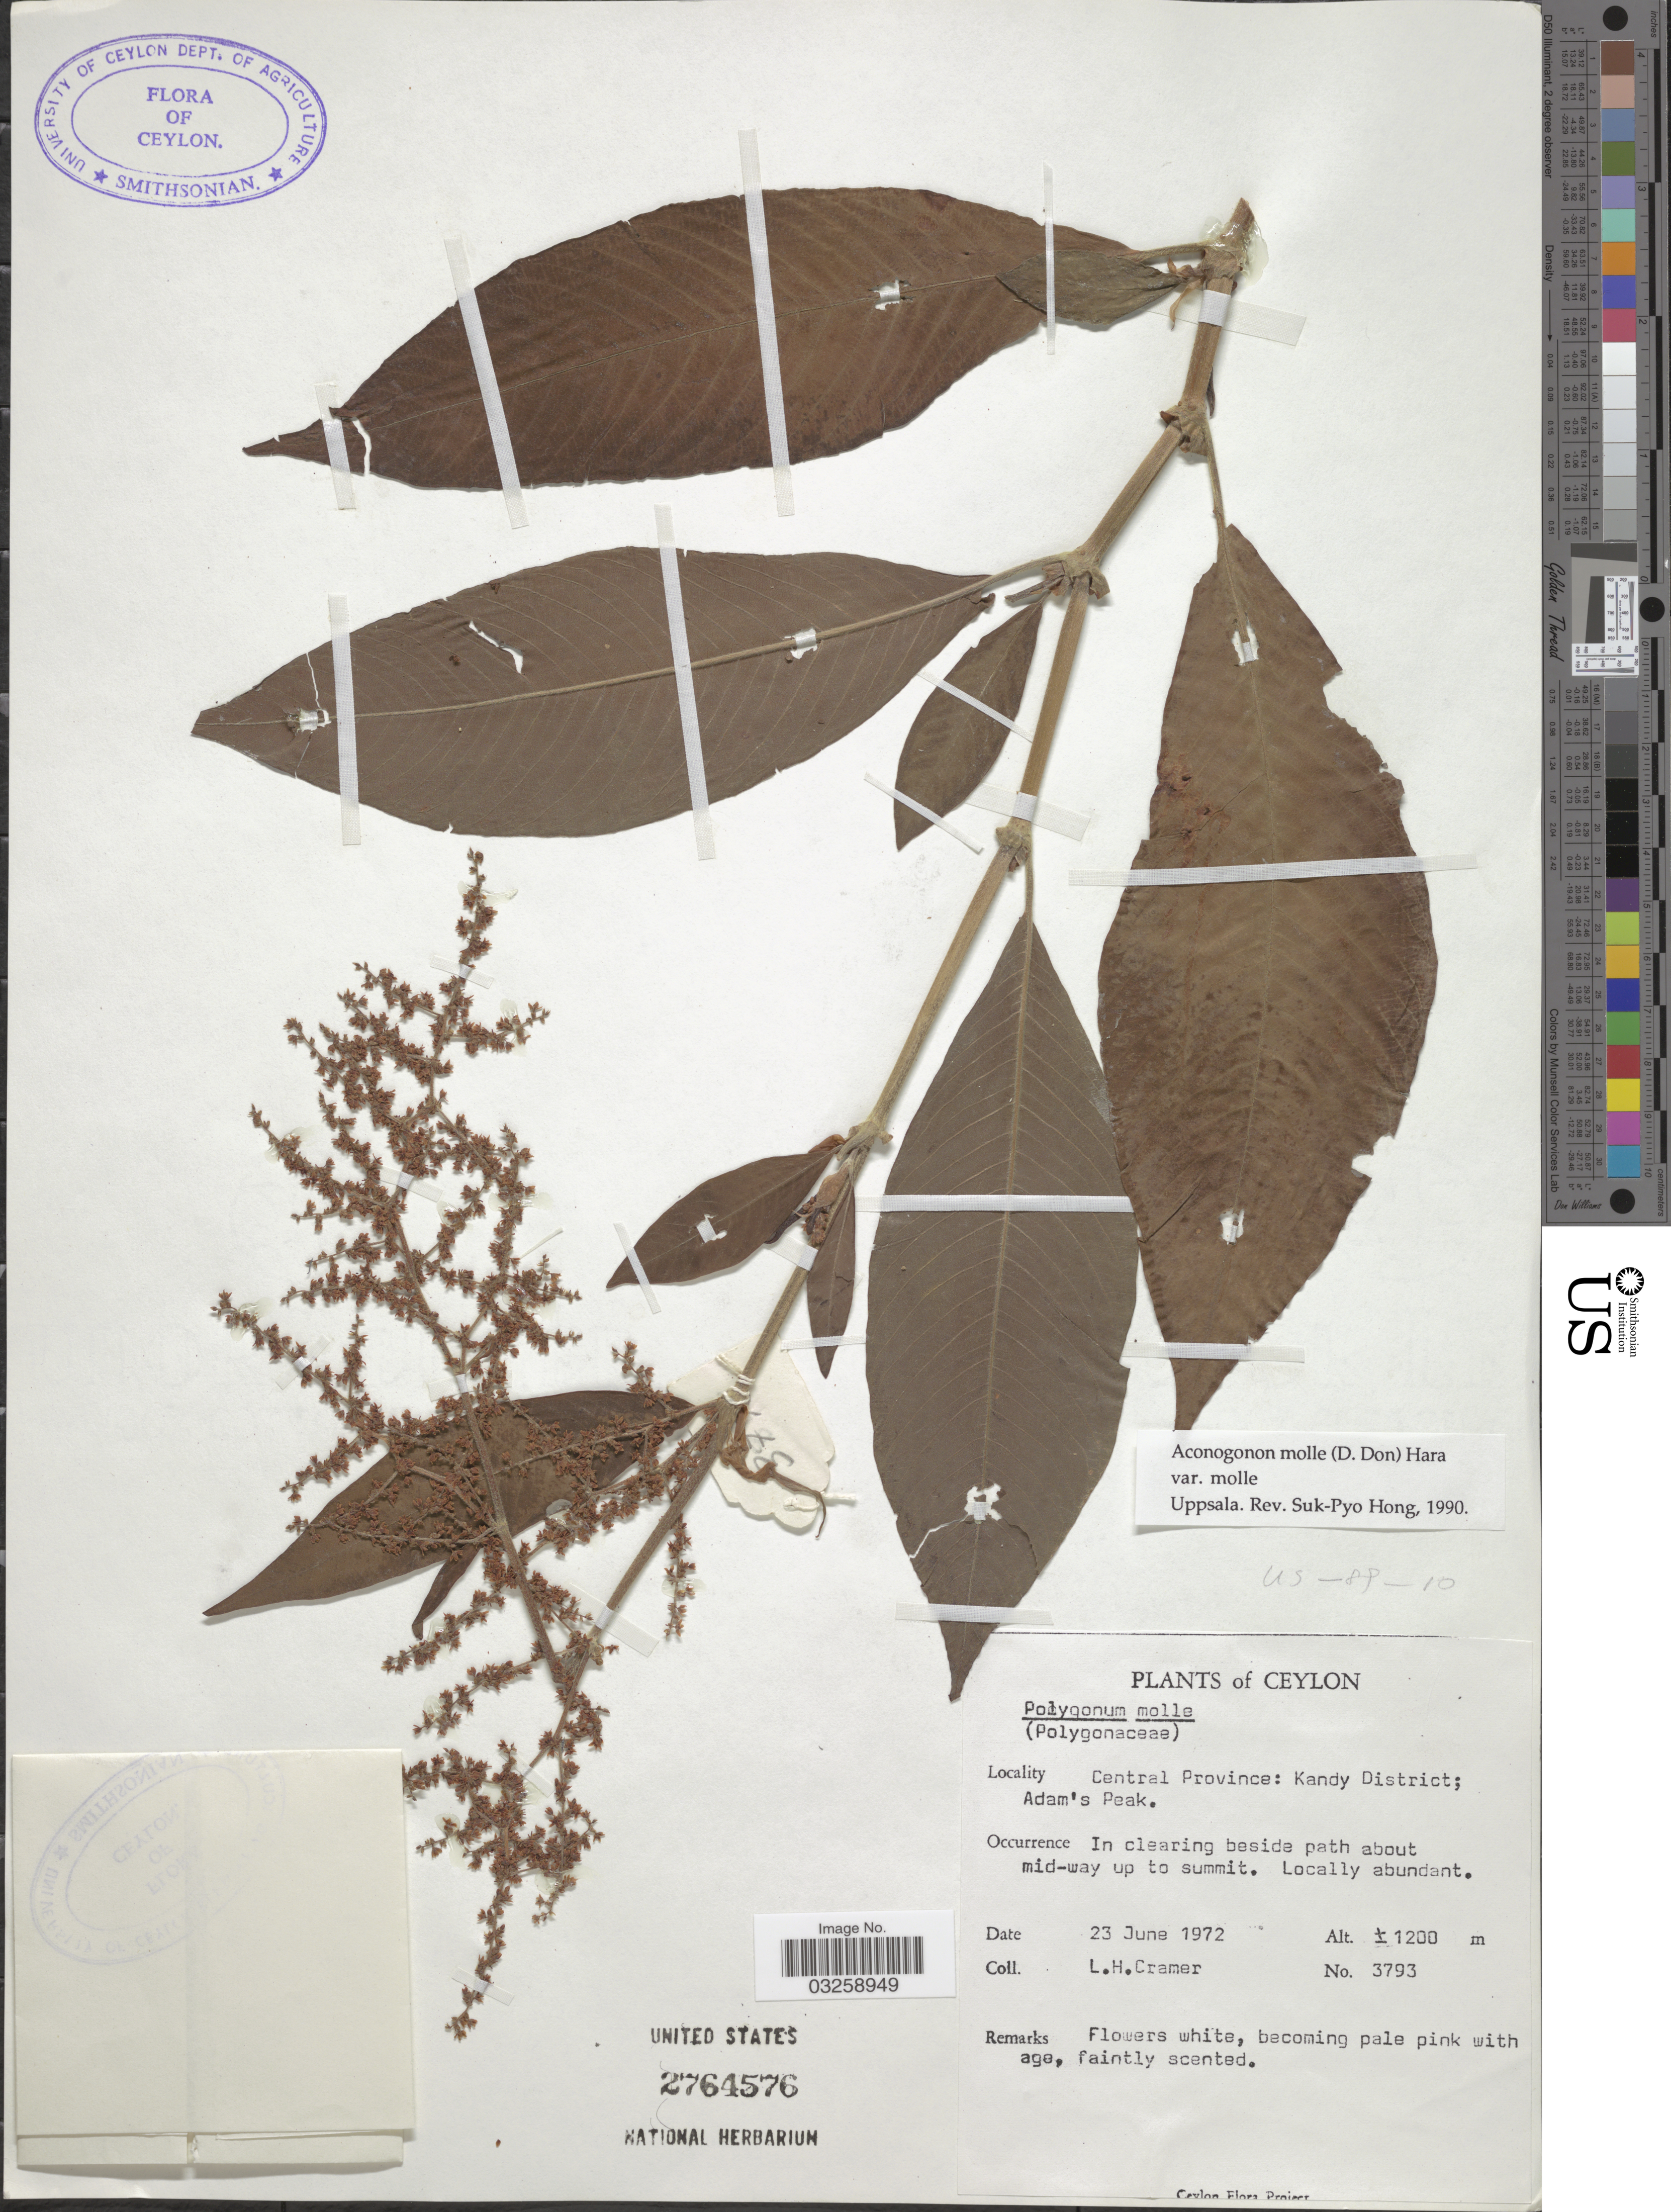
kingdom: Plantae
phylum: Tracheophyta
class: Magnoliopsida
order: Caryophyllales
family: Polygonaceae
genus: Koenigia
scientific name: Koenigia mollis var. mollis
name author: (D. Don) T.M. Schust. & Reveal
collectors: L. H. Cramer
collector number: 3793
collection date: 1972-06-23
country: Sri Lanka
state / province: Central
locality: Ceylon. Central Province: Kandy District; Adam's Peak.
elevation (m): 1200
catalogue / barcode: US 2764576